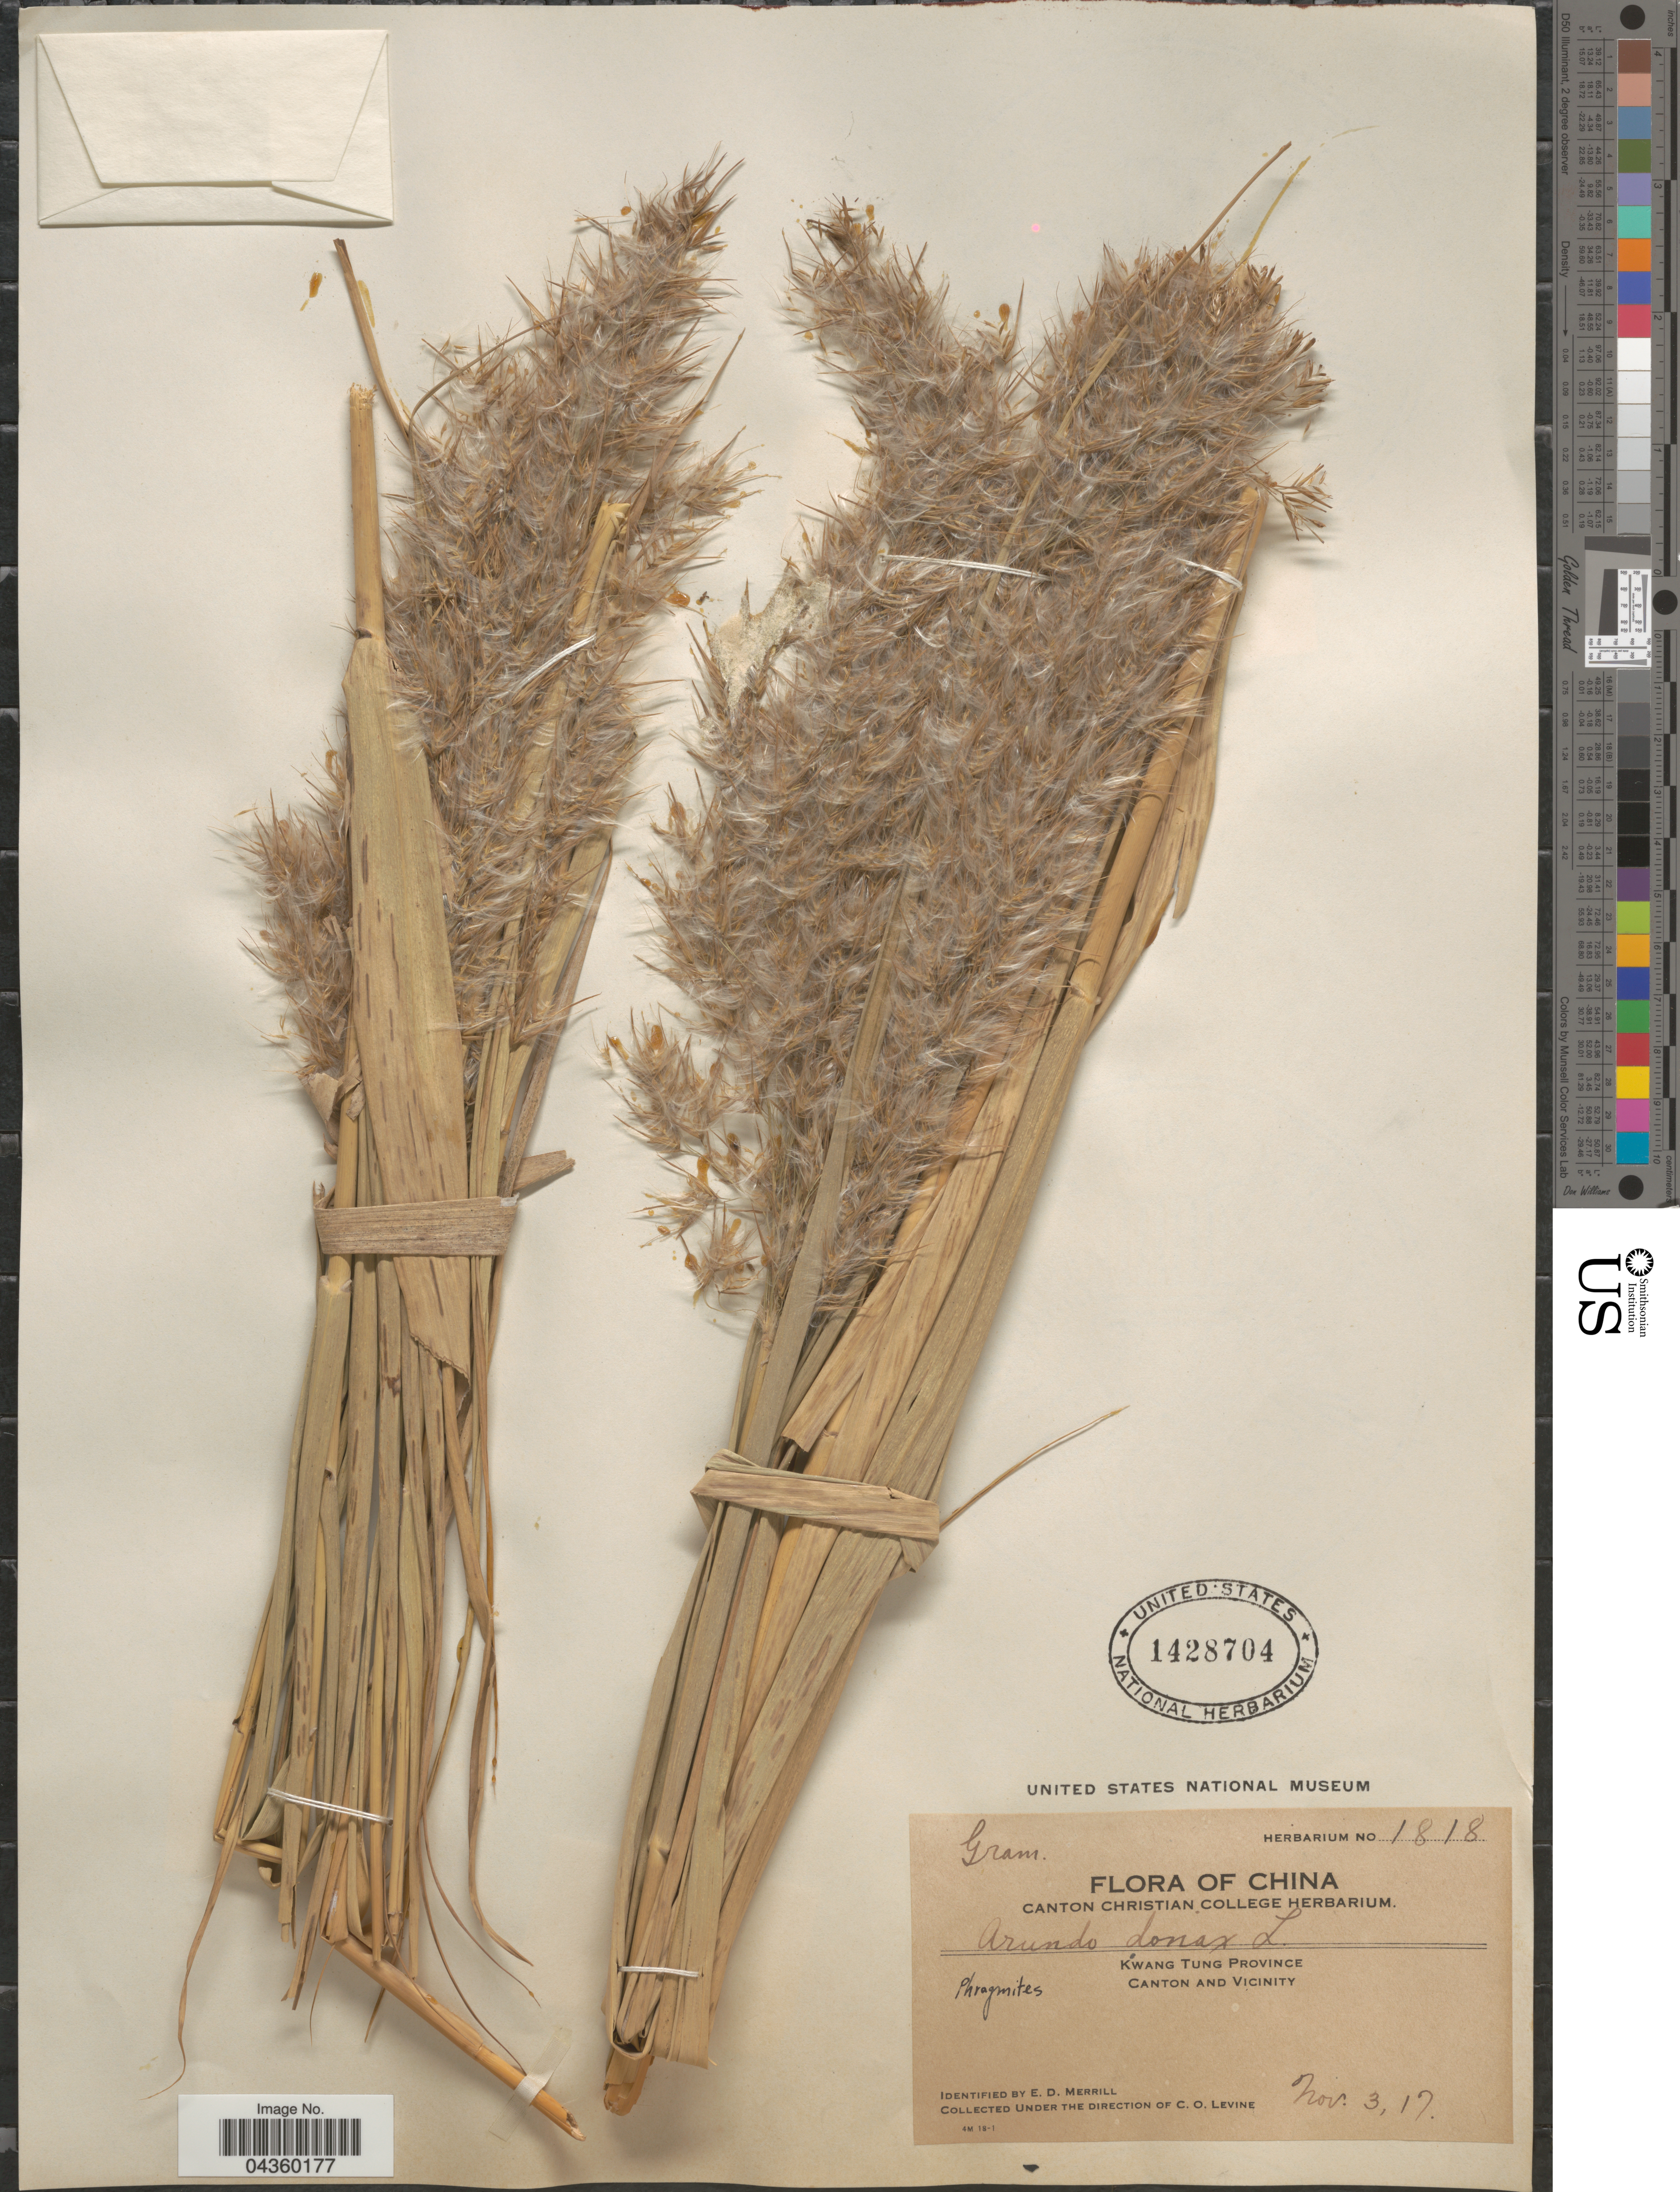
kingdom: Plantae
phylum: Tracheophyta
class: Liliopsida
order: Poales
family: Poaceae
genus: Phragmites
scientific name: Phragmites australis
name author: (Cav.) Trin. ex Steud.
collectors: C. O. Levine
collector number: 1818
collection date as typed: Transcribed d/m/y: 3/11/17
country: China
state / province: Guangdong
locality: Kwang Tung Province. Canton and Vicinity.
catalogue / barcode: US 1428704